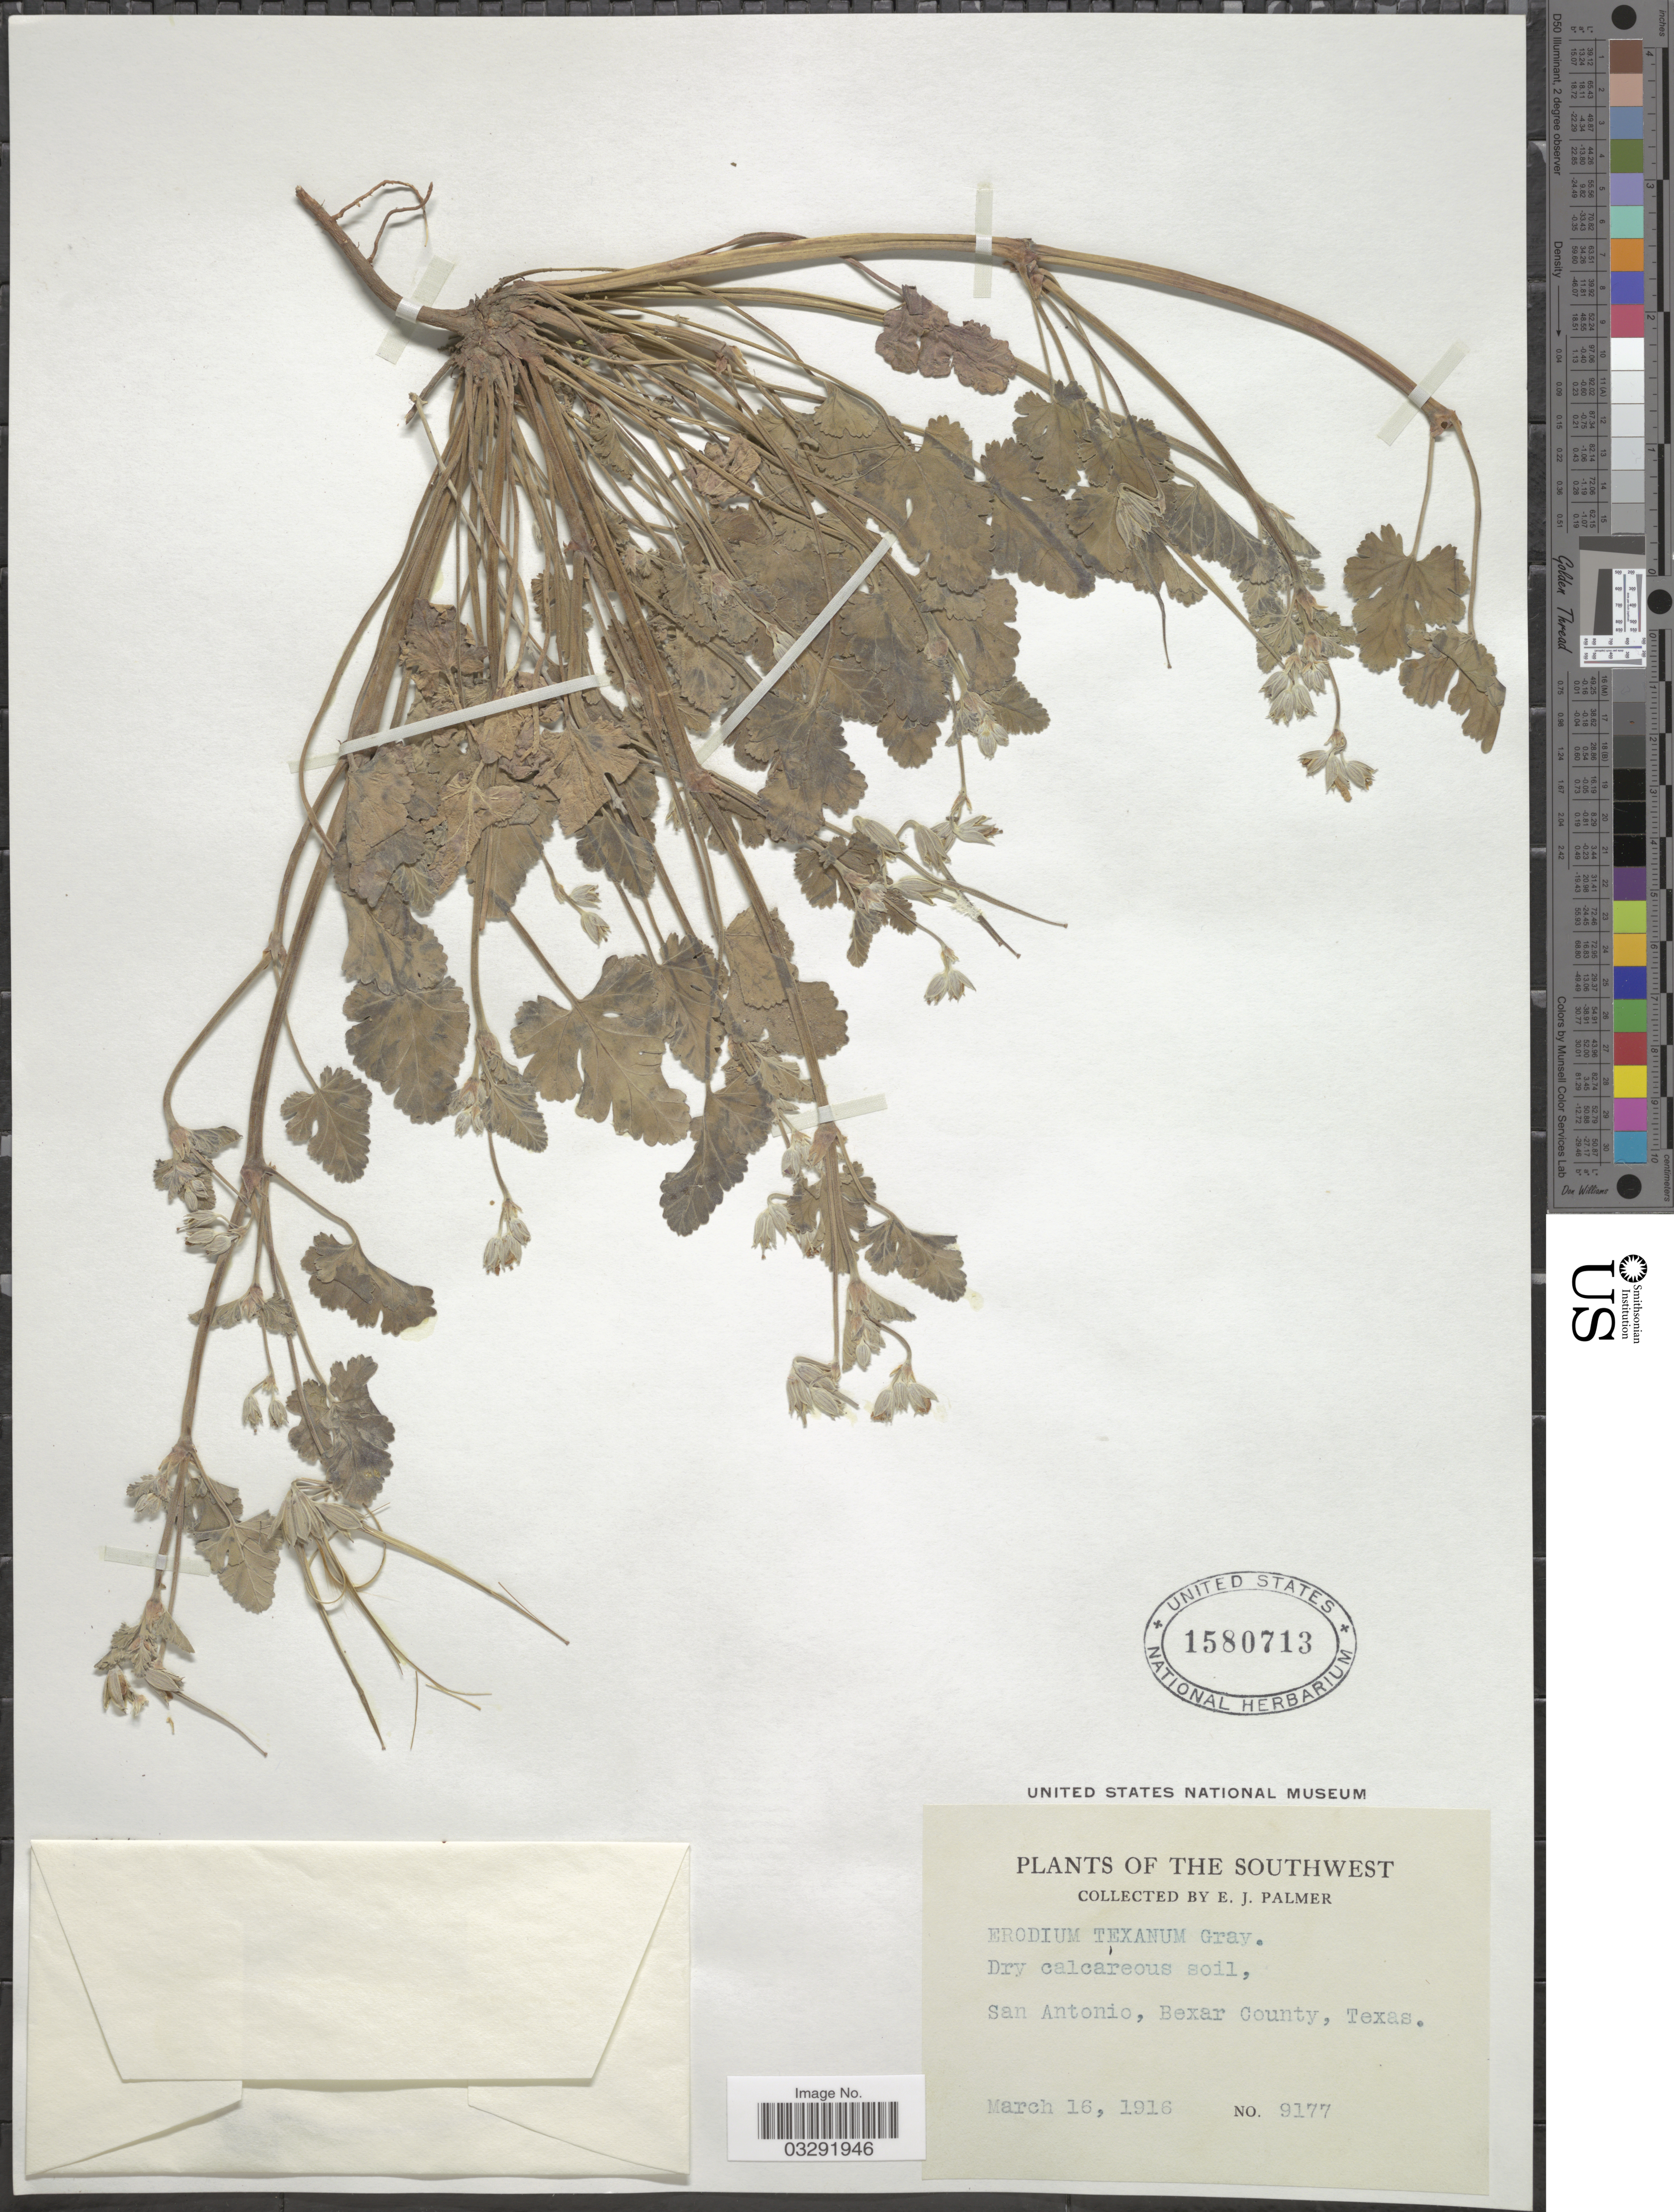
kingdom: Plantae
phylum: Tracheophyta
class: Magnoliopsida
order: Geraniales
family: Geraniaceae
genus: Erodium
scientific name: Erodium texanum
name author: A. Gray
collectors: E. J. Palmer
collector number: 9177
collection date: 1916-03-16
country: United States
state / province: Texas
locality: The Southwest. San Antonio, Bexar County.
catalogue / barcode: US 1580713